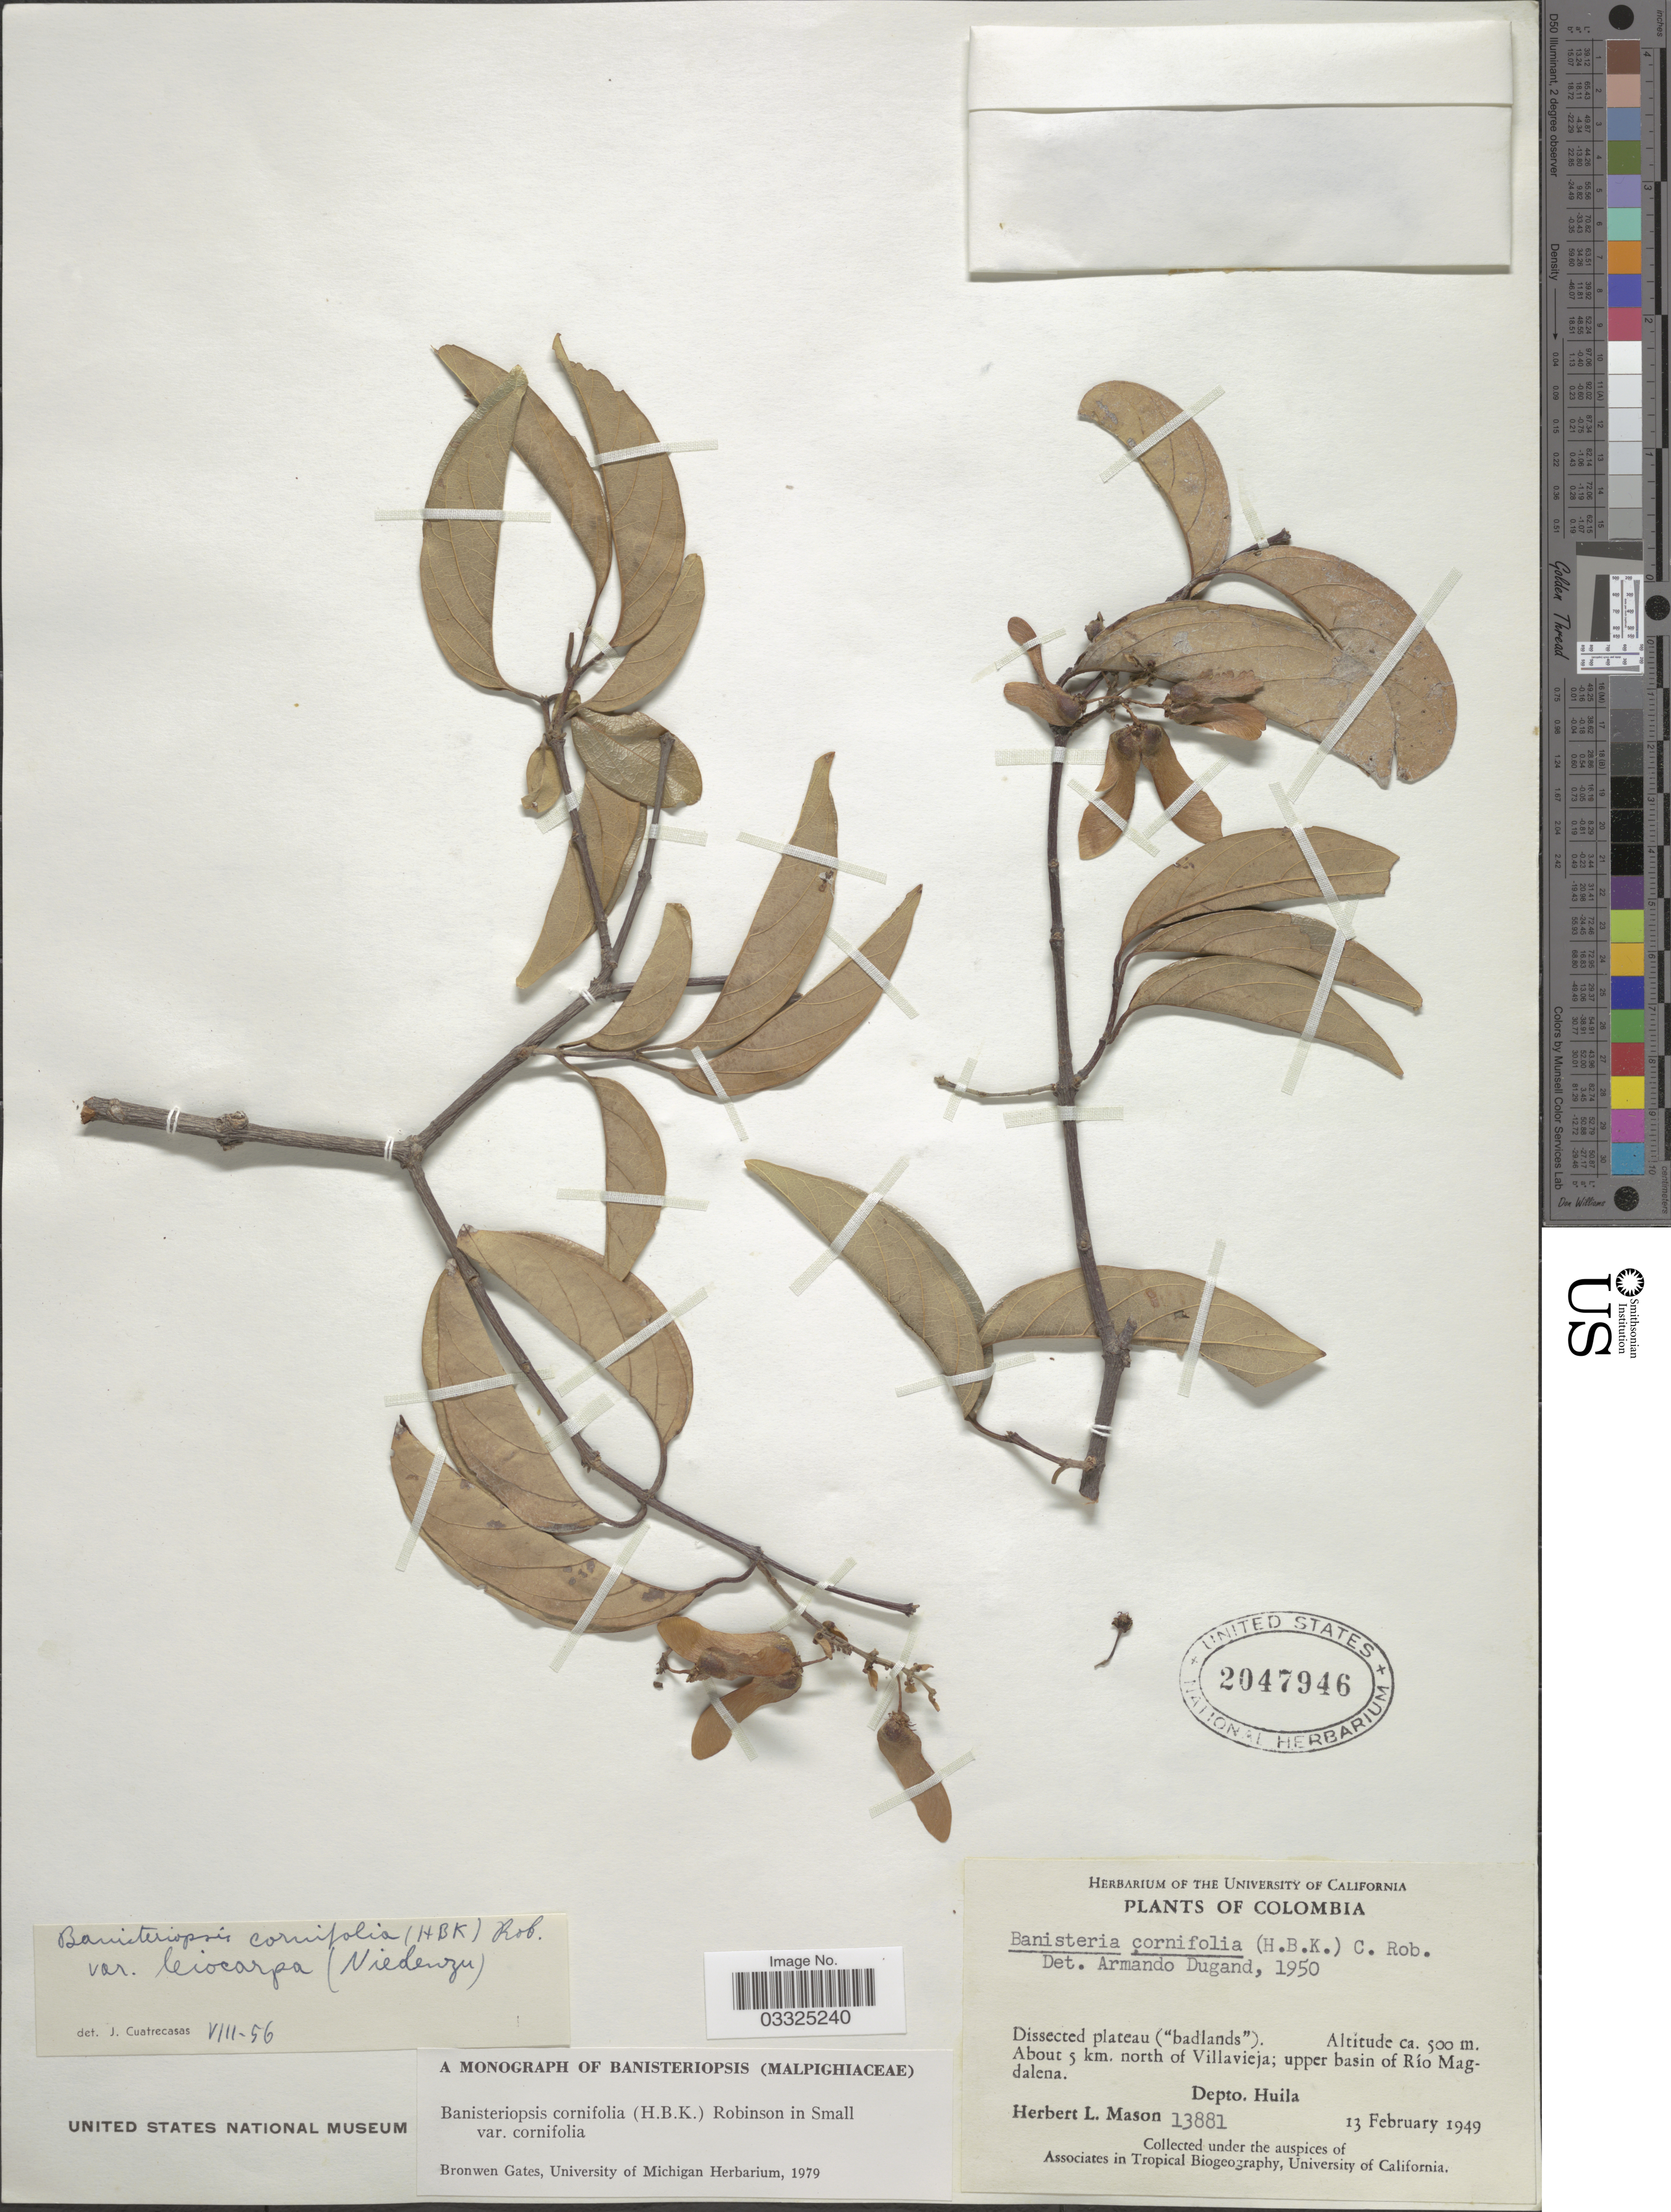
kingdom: Plantae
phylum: Tracheophyta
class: Magnoliopsida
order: Malpighiales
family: Malpighiaceae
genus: Bronwenia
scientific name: Bronwenia cornifolia var. cornifolia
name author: (Kunth) W.R. Anderson & C. Davis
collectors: H. L. Mason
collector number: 13881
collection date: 1949-02-13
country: Colombia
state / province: Huila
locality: About 5 km. north of Villavieja; upper basin of Río Magdalena. Depto. Huila.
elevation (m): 500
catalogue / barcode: US 2047946